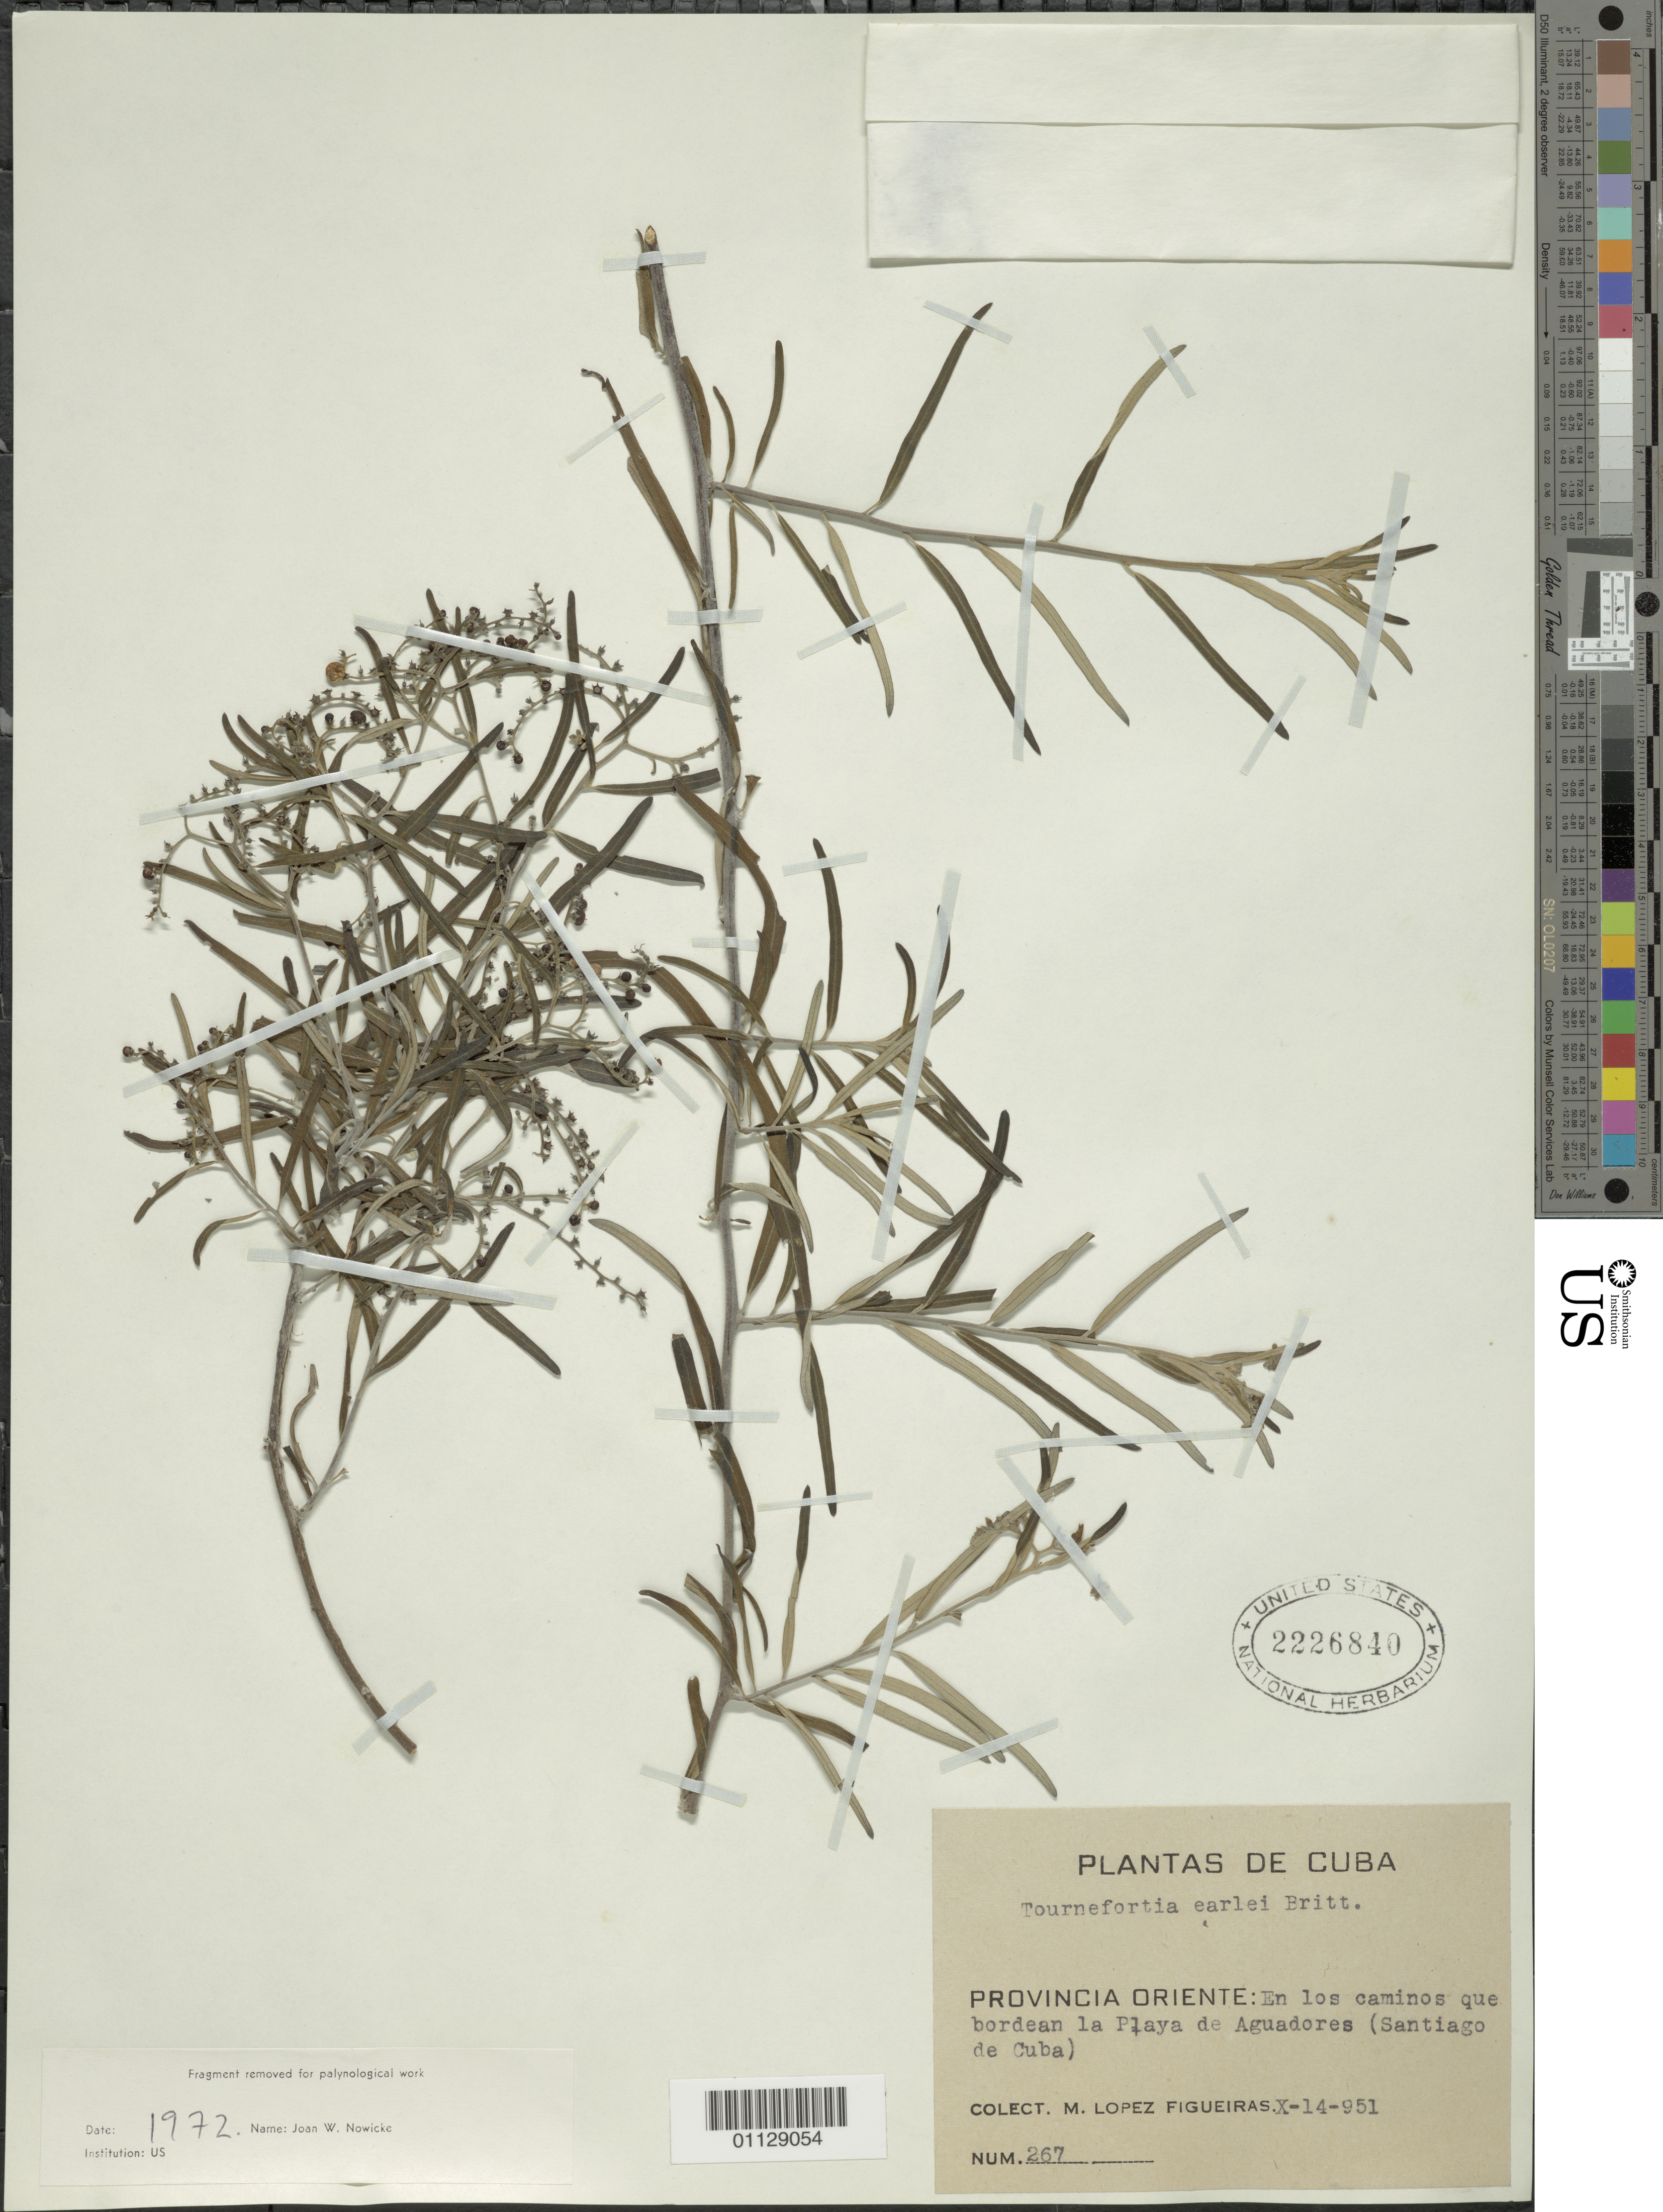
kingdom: Plantae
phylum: Tracheophyta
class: Magnoliopsida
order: Boraginales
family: Heliotropiaceae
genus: Tournefortia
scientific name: Tournefortia earlei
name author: Britton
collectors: M. López Figueiras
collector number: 267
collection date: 1951-10-14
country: Cuba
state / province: Oriente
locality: En los caminos que bordean la Playa de Aguadores (Santiago de Cuba).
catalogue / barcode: US 2226840